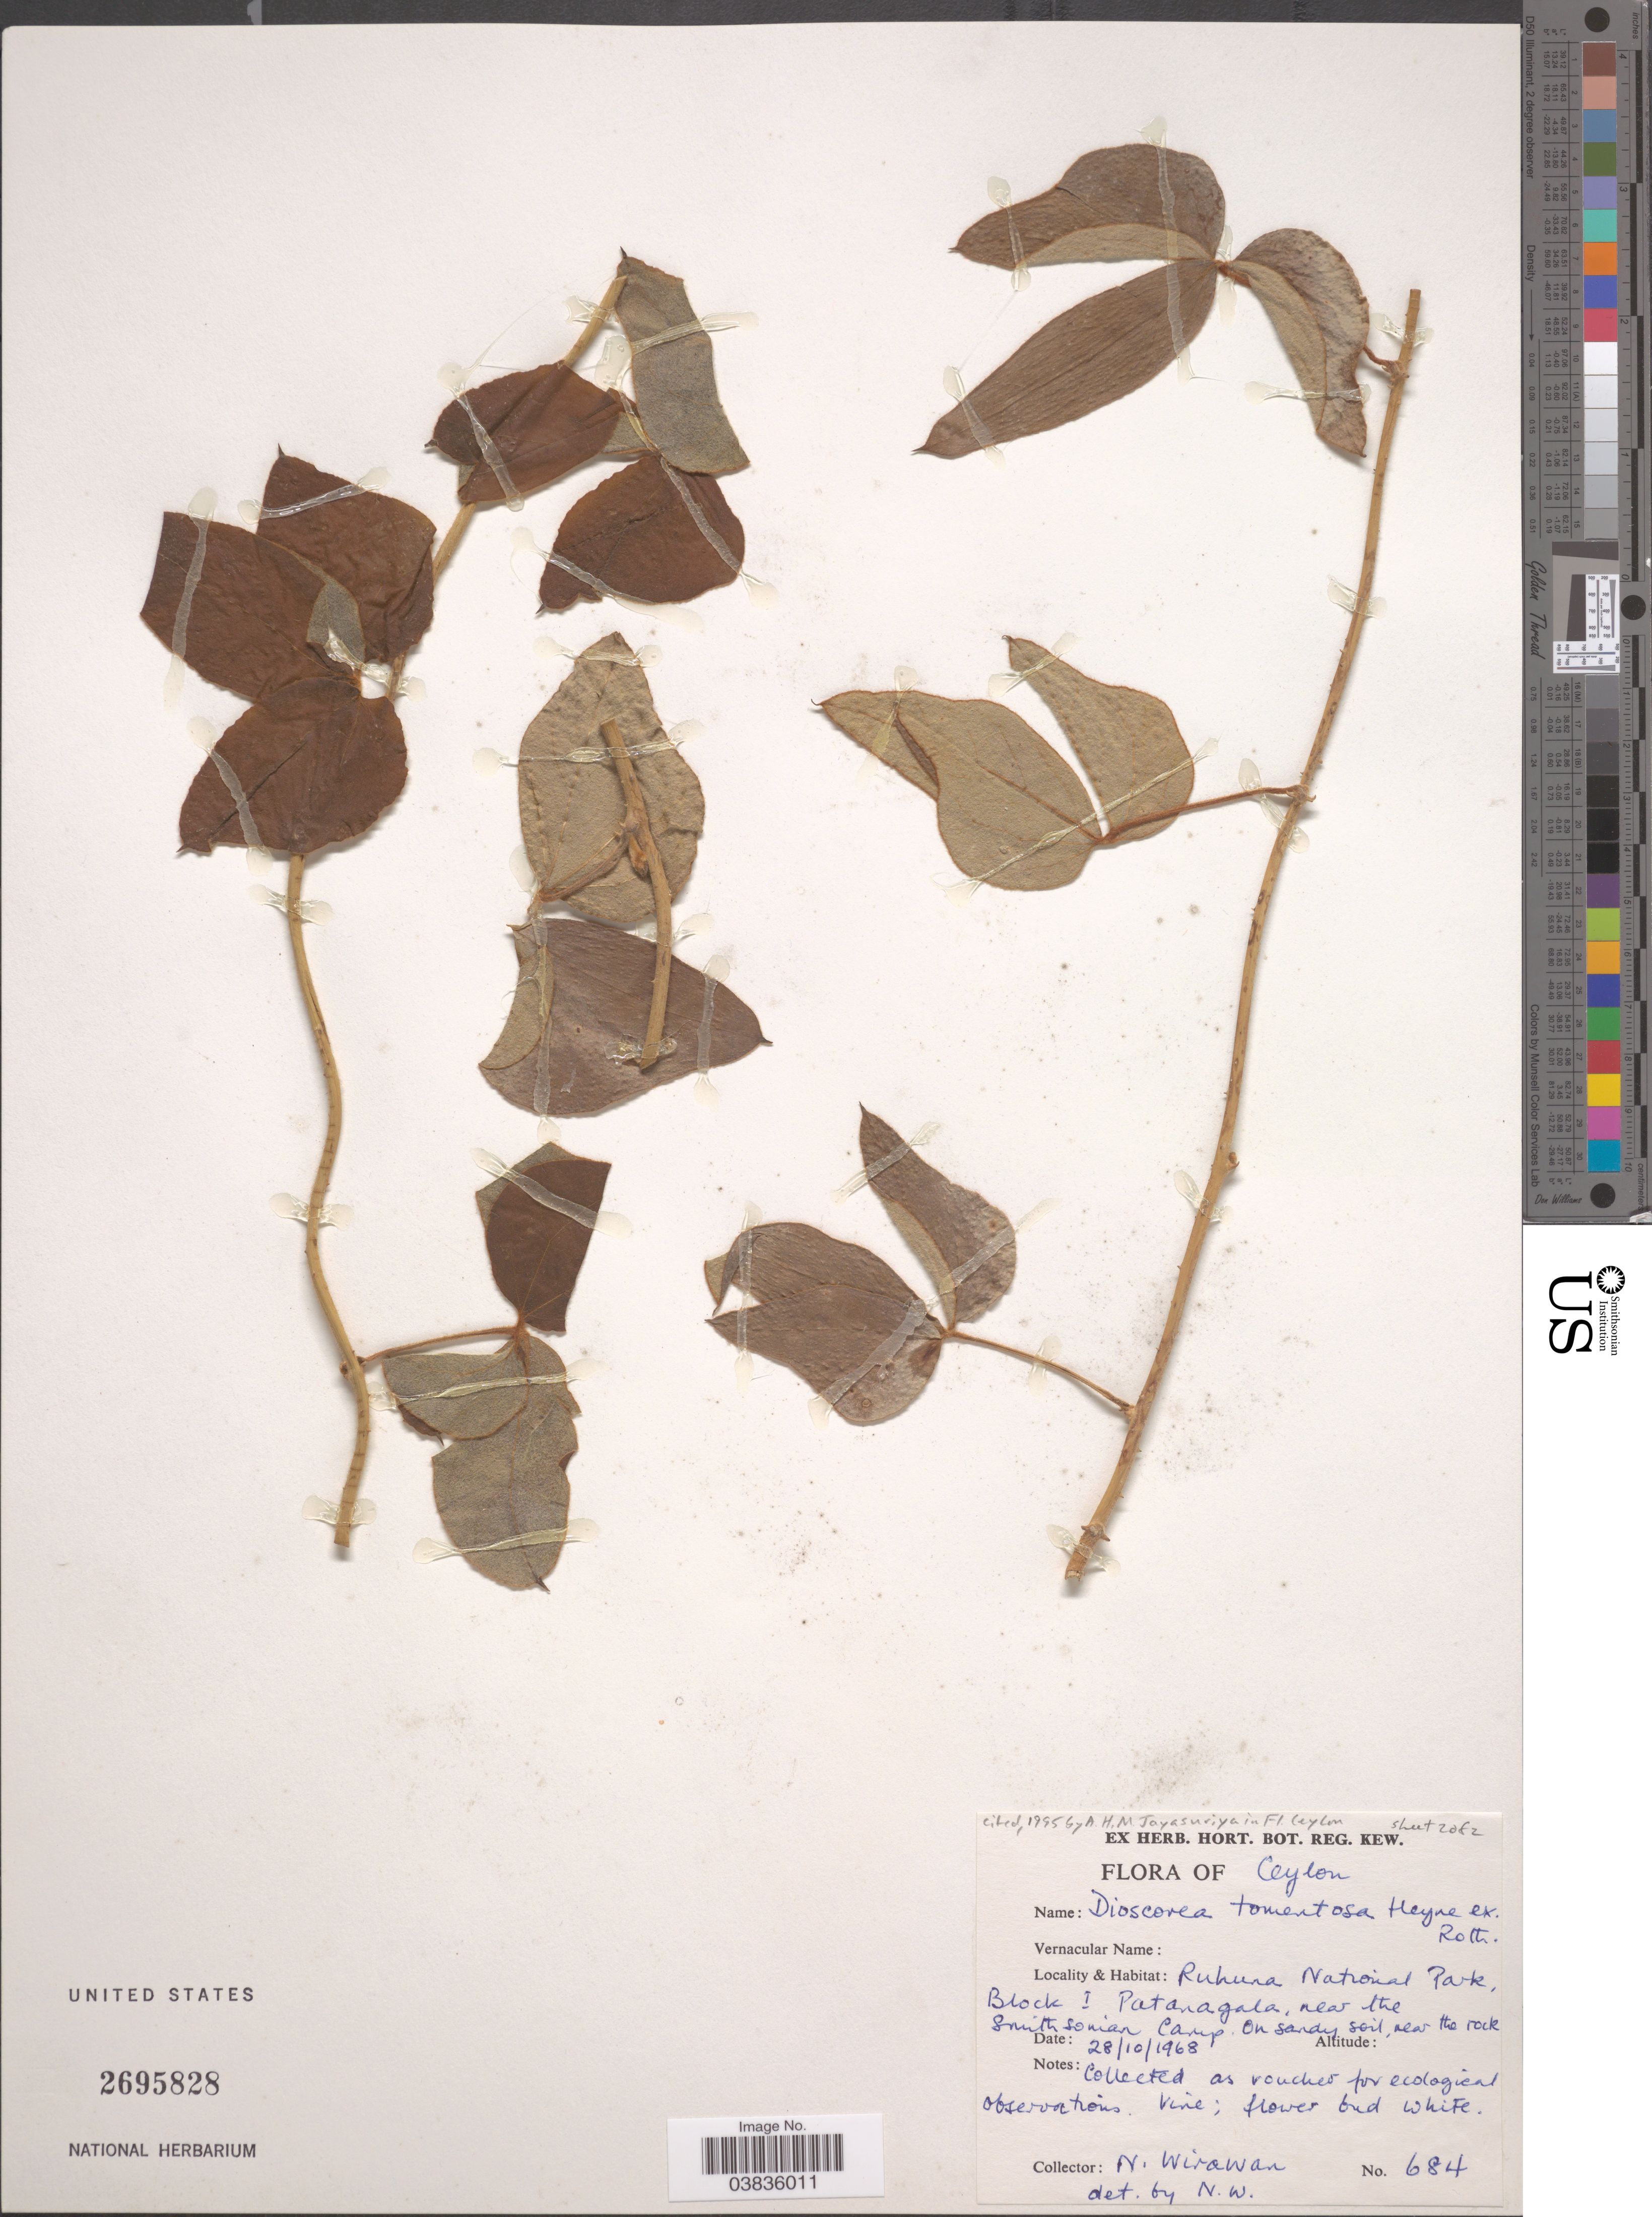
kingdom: Plantae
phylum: Tracheophyta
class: Liliopsida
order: Dioscoreales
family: Dioscoreaceae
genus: Dioscorea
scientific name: Dioscorea tomentosa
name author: J. Koenig ex Spreng.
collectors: N. Wirawan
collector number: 684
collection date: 1968-10-28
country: Sri Lanka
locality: Ceylon. Ruhuna National Park, Block I. Patanagala, near the Smithsonian Camp.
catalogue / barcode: US 2695828